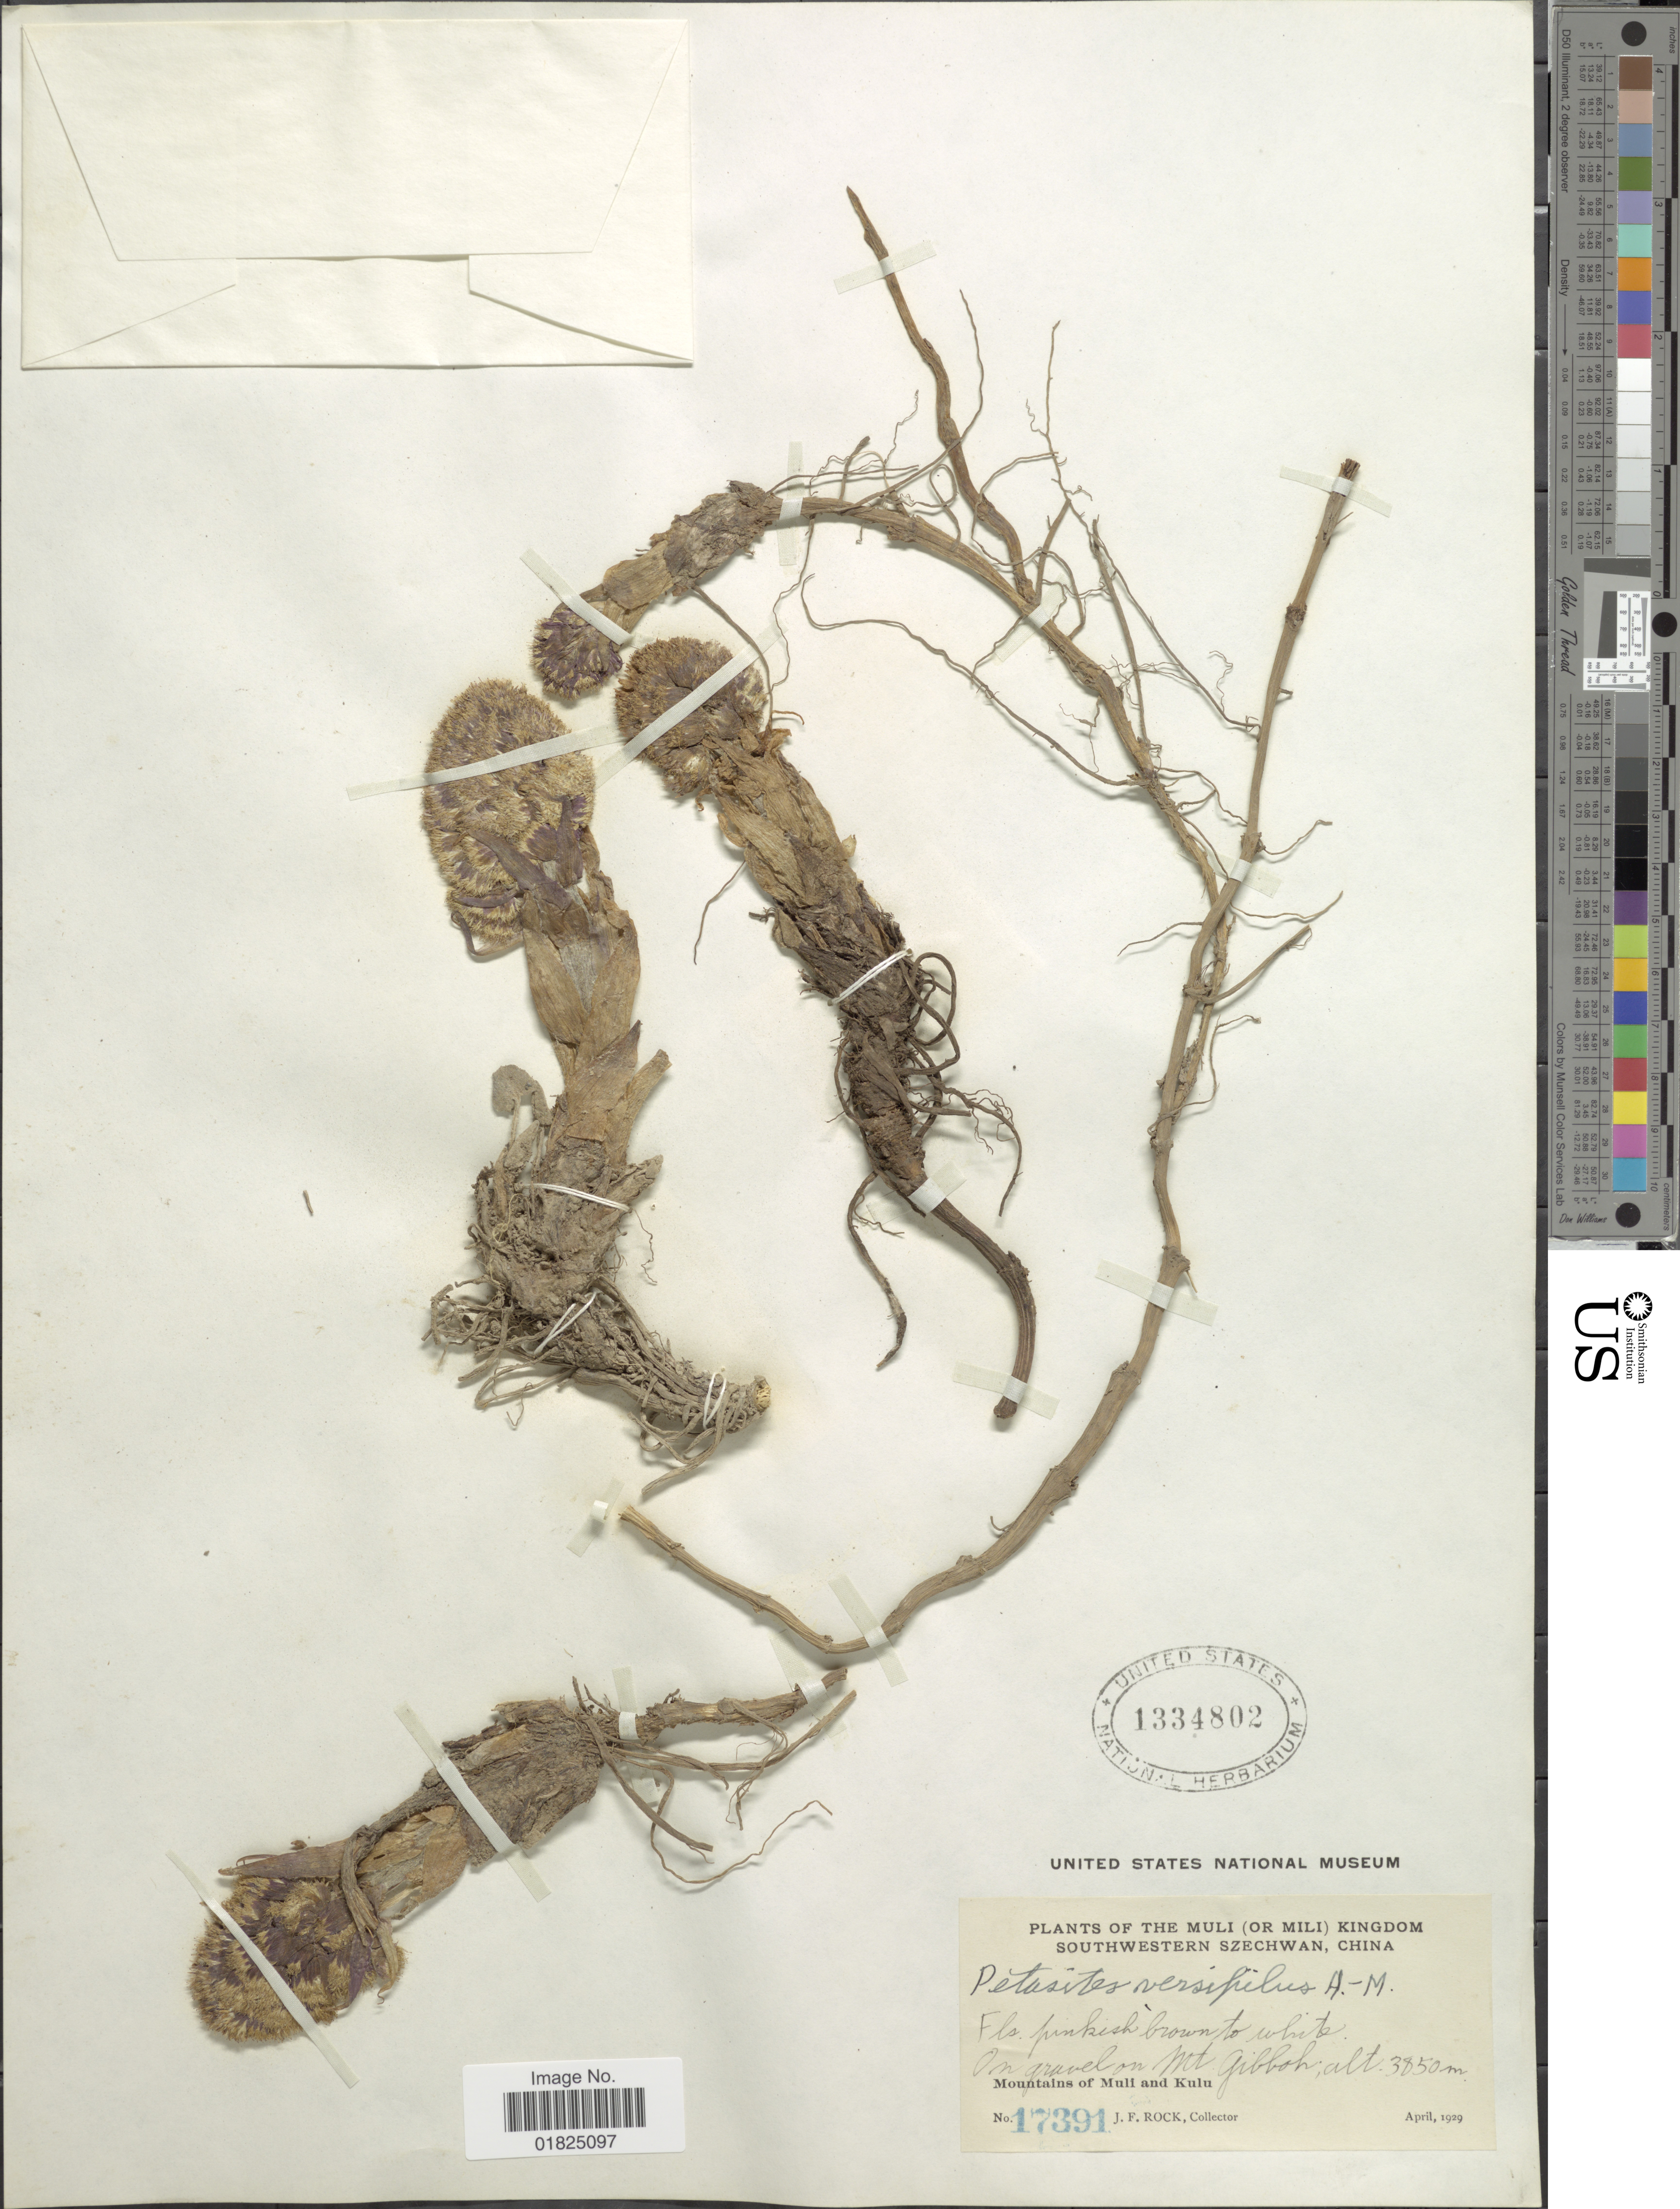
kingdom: Plantae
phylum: Tracheophyta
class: Magnoliopsida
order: Asterales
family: Asteraceae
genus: Petasites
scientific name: Petasites versipilus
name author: Hand.-Mazz.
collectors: J. Rock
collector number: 17391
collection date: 1929-04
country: China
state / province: Sichuan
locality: The Muli (or Mile) Kingdom Southwestern Szechwan, On gravel on Mt Gibboh, Mountains of Muli and Kulu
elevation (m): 3850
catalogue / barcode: US 1334802